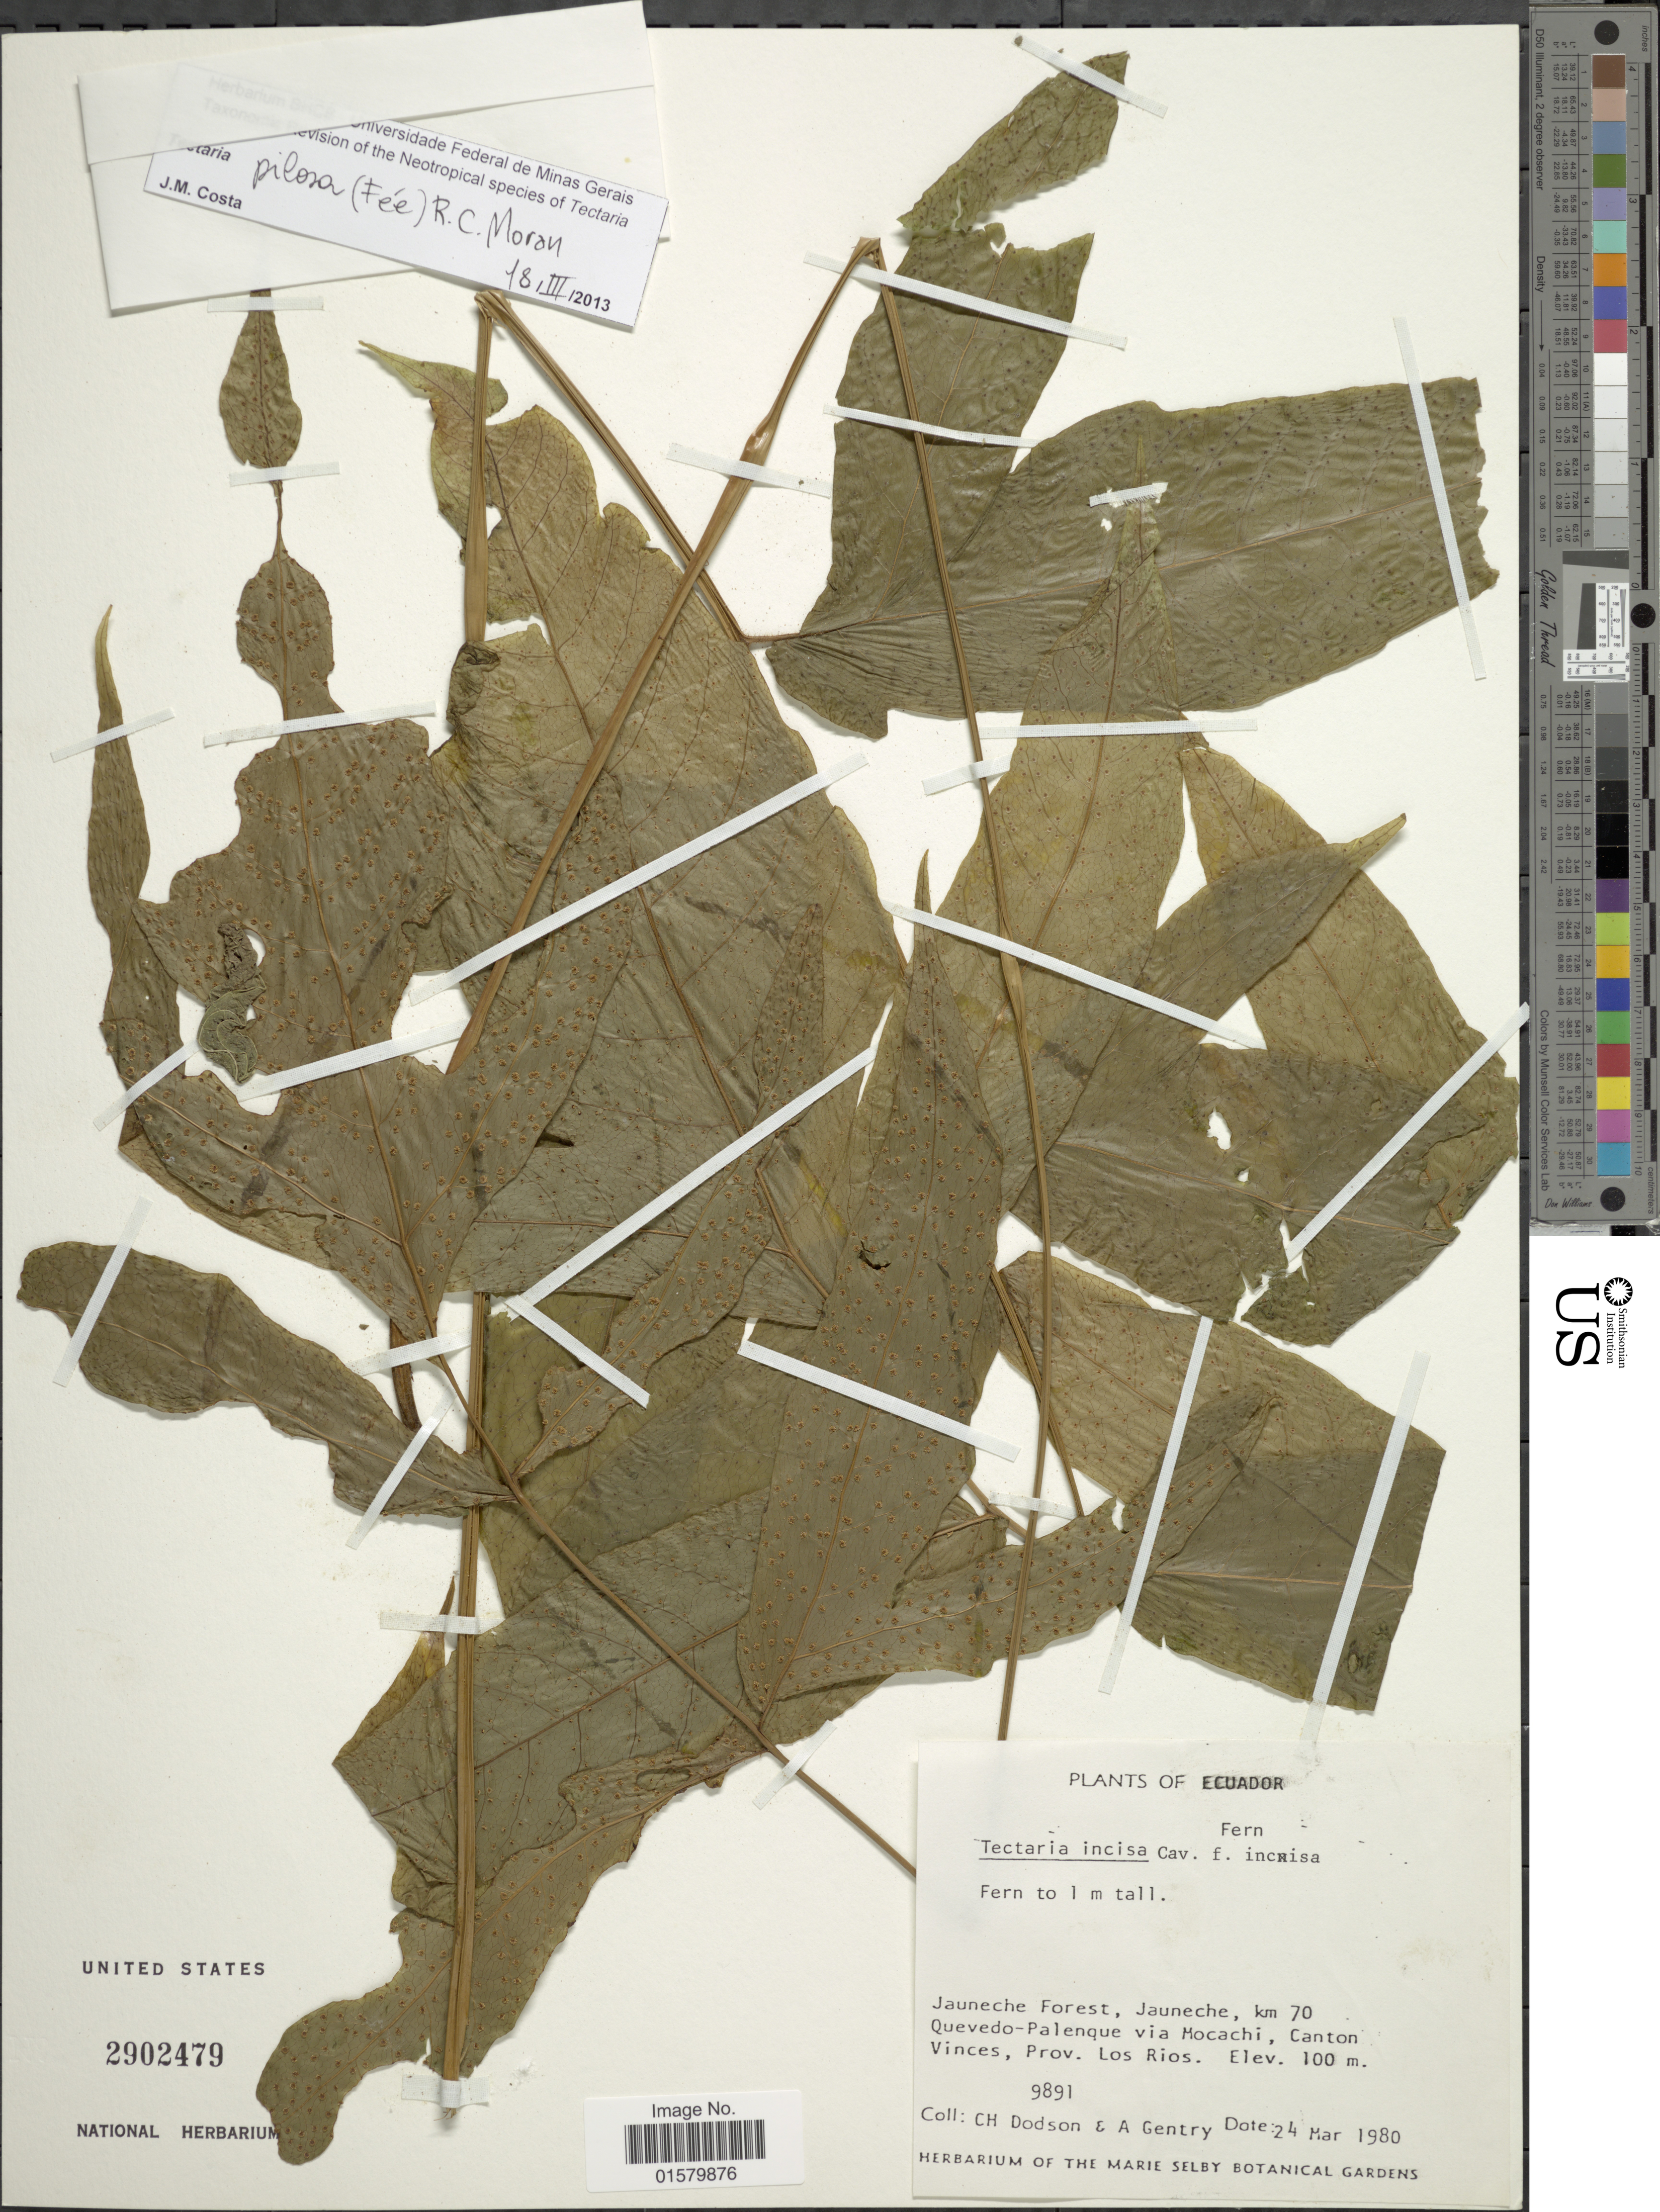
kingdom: Plantae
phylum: Tracheophyta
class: Polypodiopsida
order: Polypodiales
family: Tectariaceae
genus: Tectaria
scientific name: Tectaria pilosa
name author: (Fée) Maxon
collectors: C. H. Dodson & A. H. Gentry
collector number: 9891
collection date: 1980-03-24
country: Ecuador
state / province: Los Ríos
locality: Jauneche Forest, Jauneche, km 70 Quevedo-Palenque via Mocachi, Canton Vinces, Prov. Los Rios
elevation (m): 100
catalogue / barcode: US 2902479